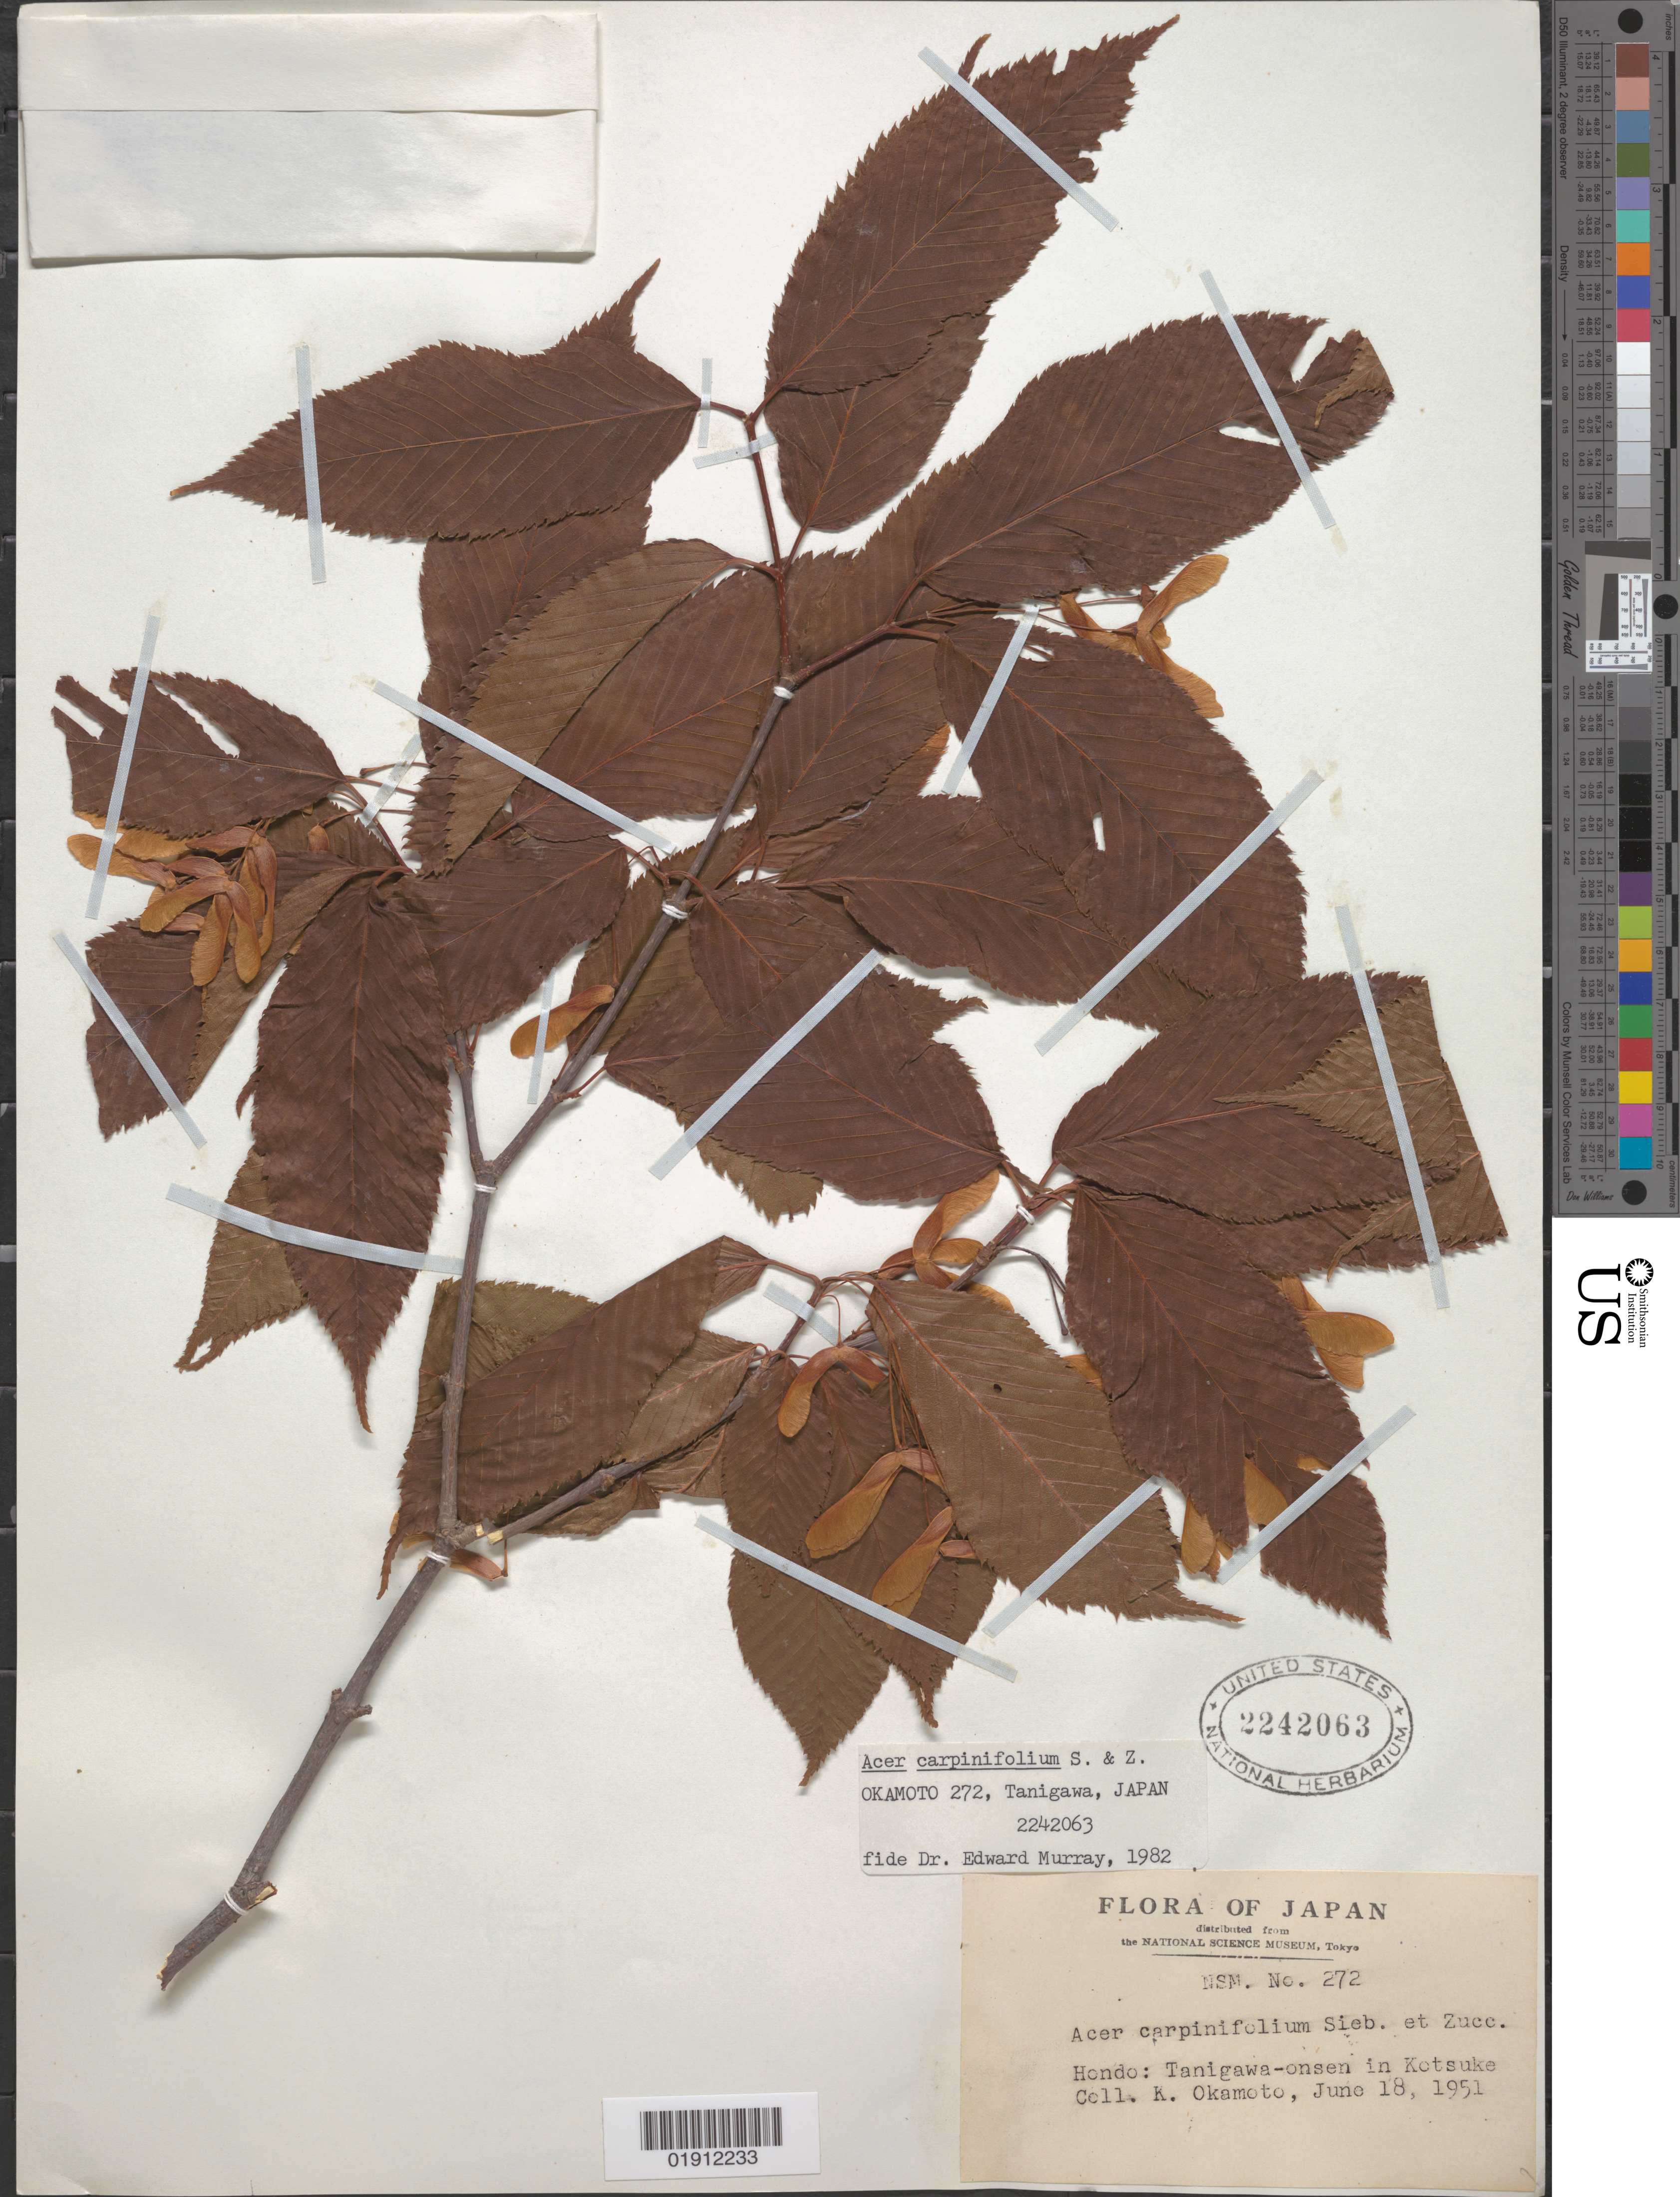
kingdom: Plantae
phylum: Tracheophyta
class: Magnoliopsida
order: Sapindales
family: Sapindaceae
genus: Acer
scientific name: Acer carpinifolium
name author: Siebold & Zucc.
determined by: Murray, Edward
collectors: K. Okamoto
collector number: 272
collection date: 1951-06-18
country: Japan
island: Honshu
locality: Tanigawa-onsen in Kotsuke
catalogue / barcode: US 2242063